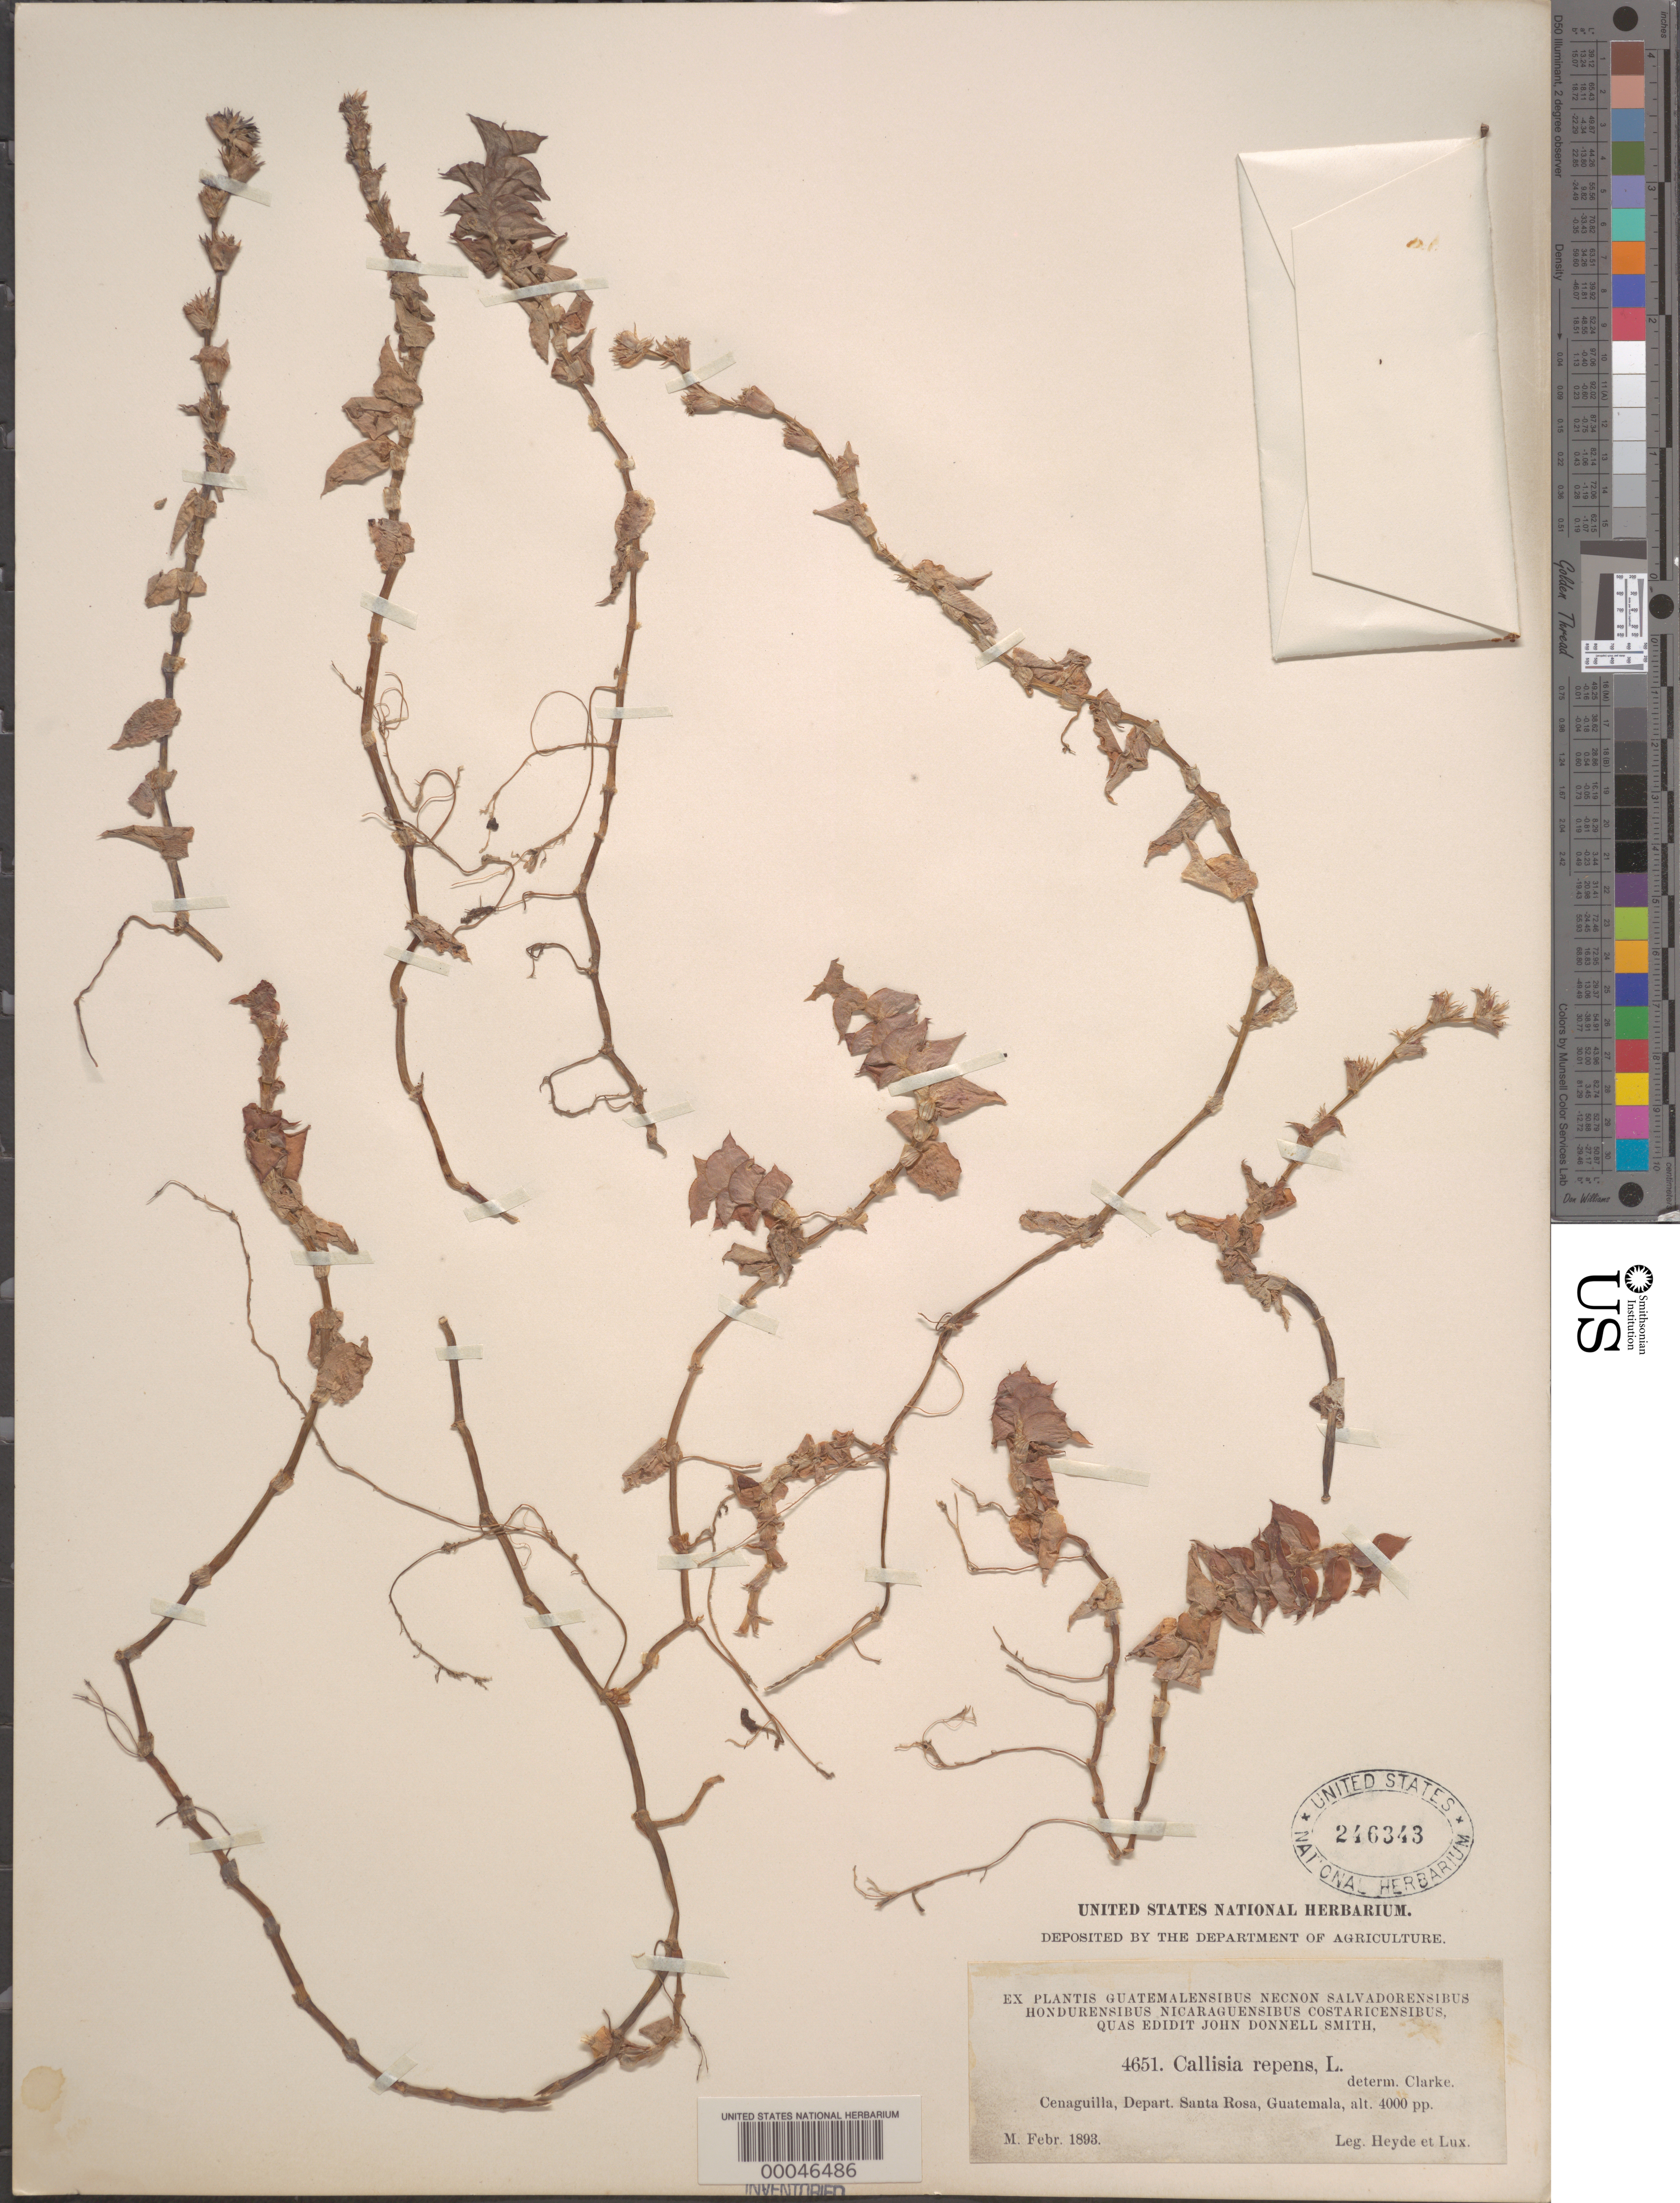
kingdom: Plantae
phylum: Tracheophyta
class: Liliopsida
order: Commelinales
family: Commelinaceae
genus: Callisia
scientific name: Callisia repens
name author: (Jacq.) L.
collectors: E. T. Heyde & E. Lux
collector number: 4651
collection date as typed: Feb 1893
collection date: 1893-02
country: Guatemala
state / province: Santa Rosa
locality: Cenaguilla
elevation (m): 1220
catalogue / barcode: US 246343